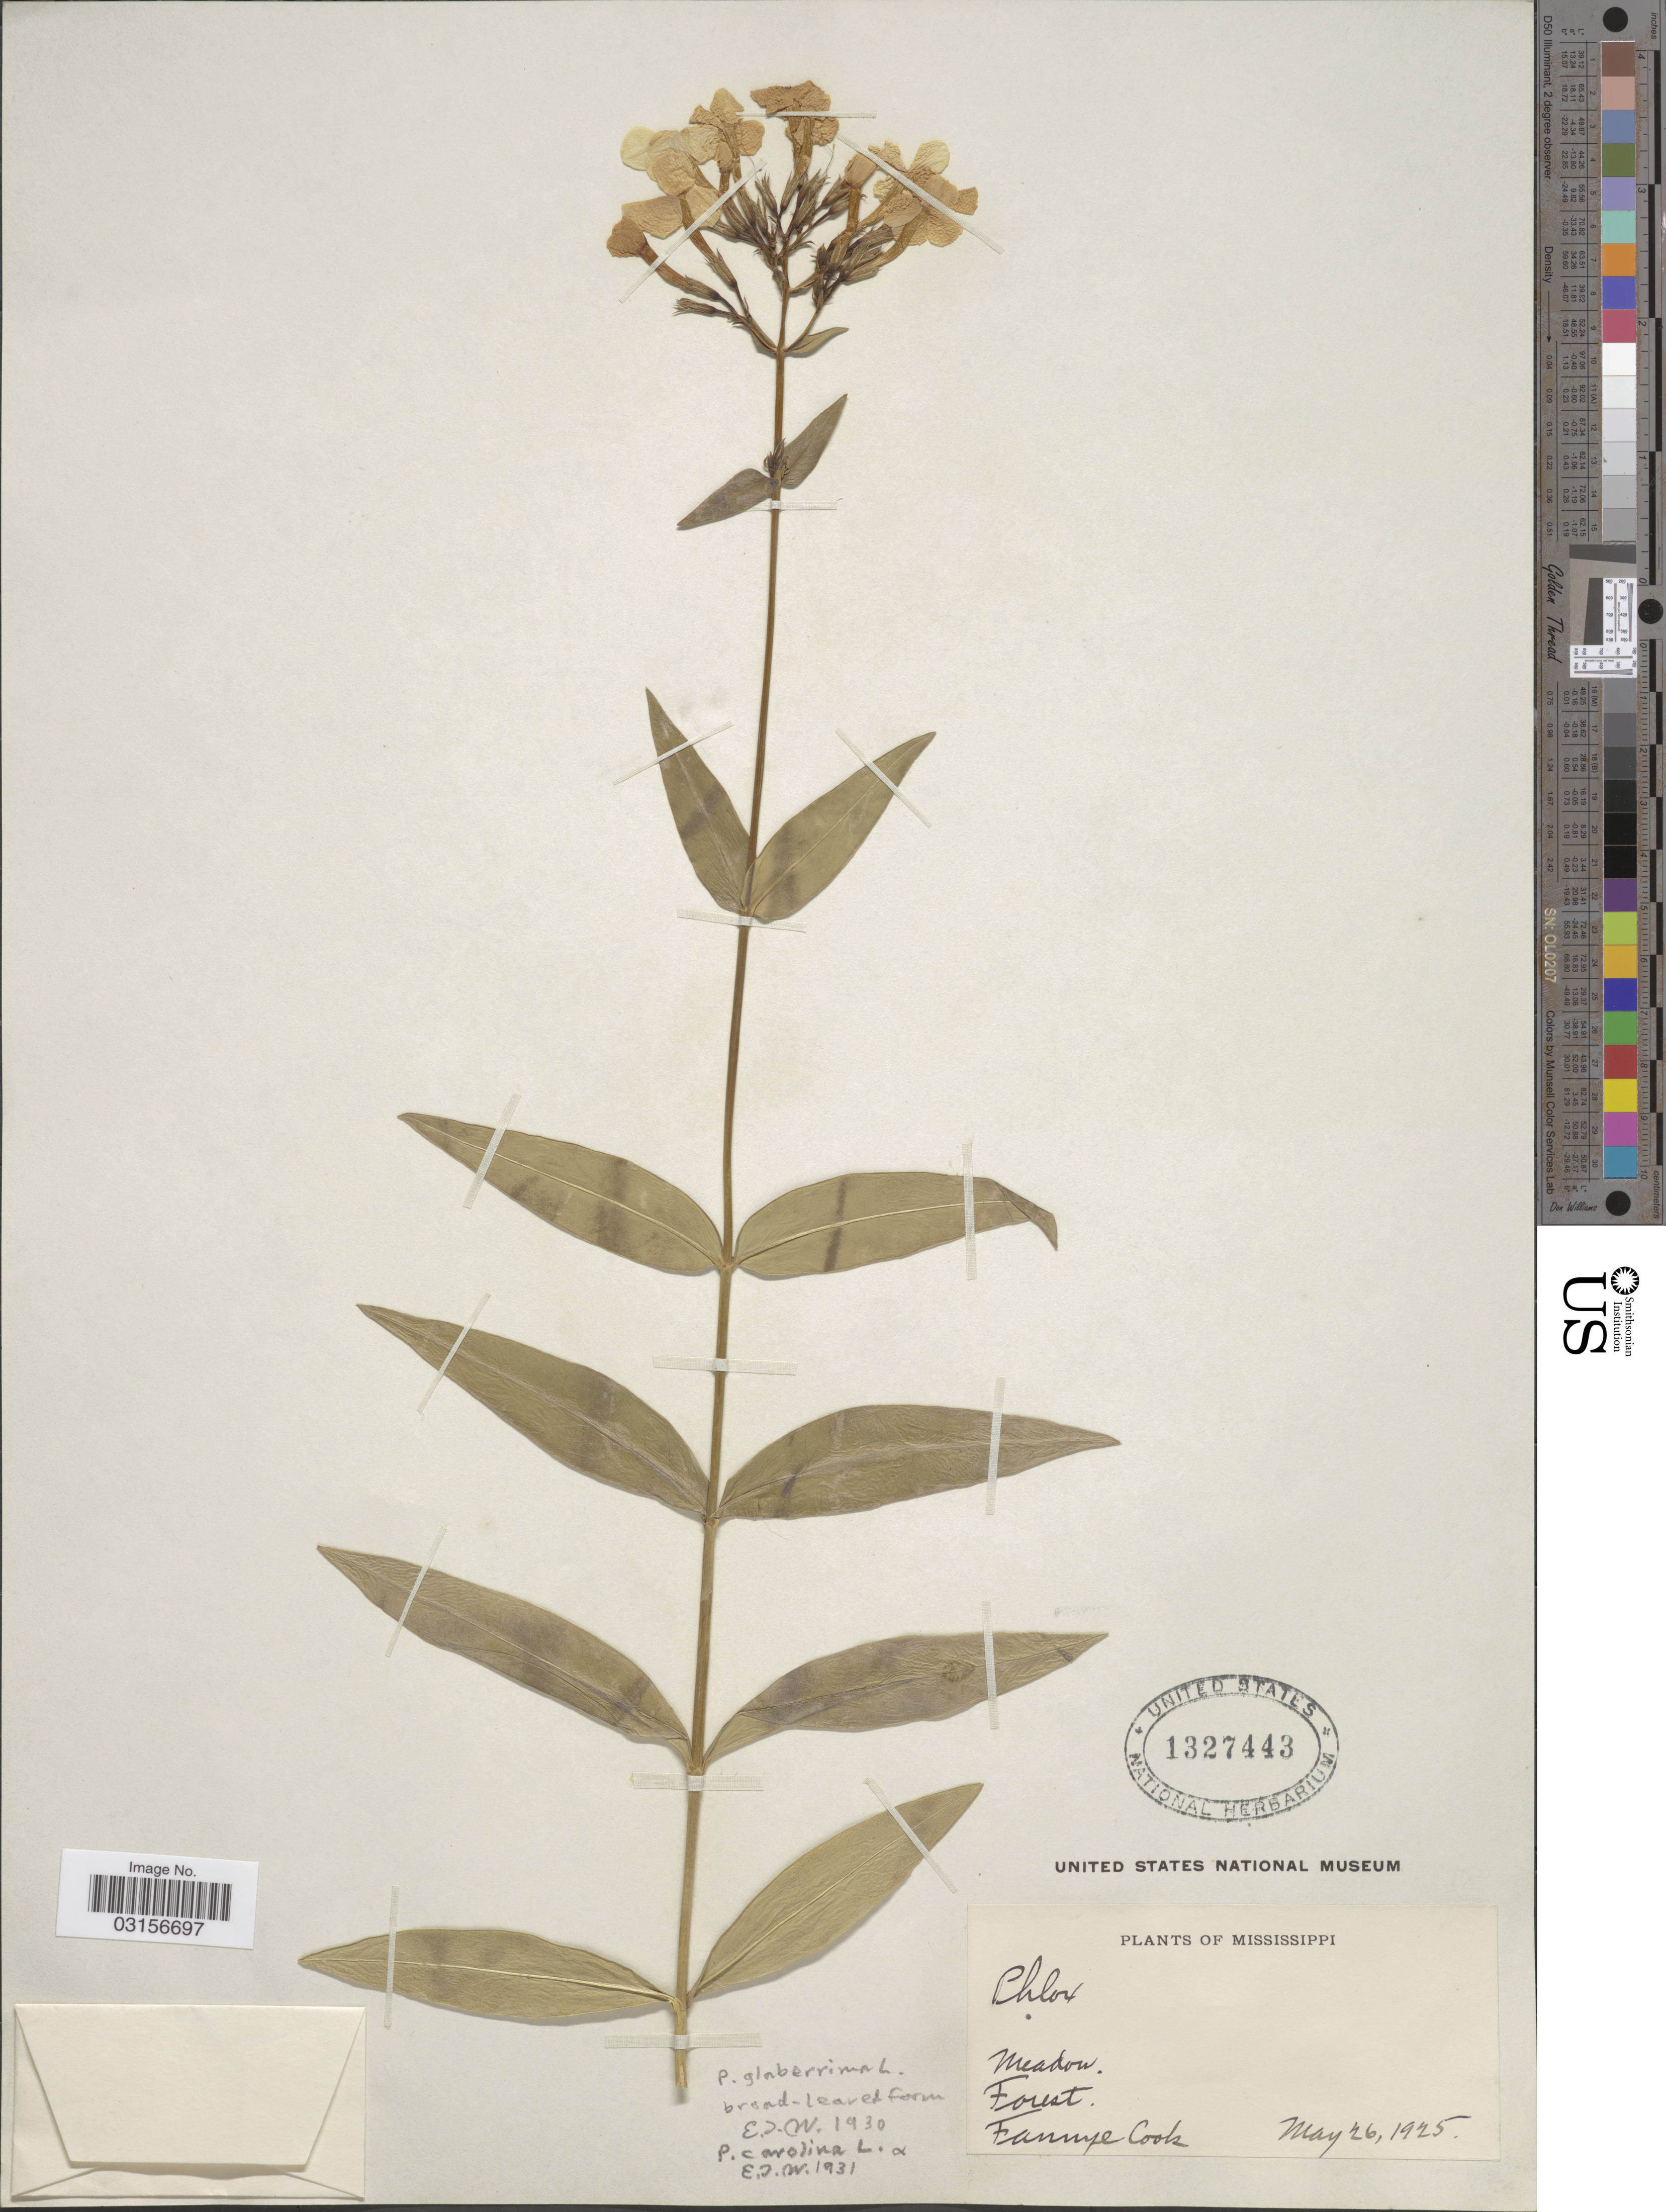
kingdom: Plantae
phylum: Tracheophyta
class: Magnoliopsida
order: Ericales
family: Polemoniaceae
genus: Phlox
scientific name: Phlox carolina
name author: L.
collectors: F. A. Cook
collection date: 1925-05-26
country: United States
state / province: Mississippi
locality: Forest.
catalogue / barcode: US 1327443